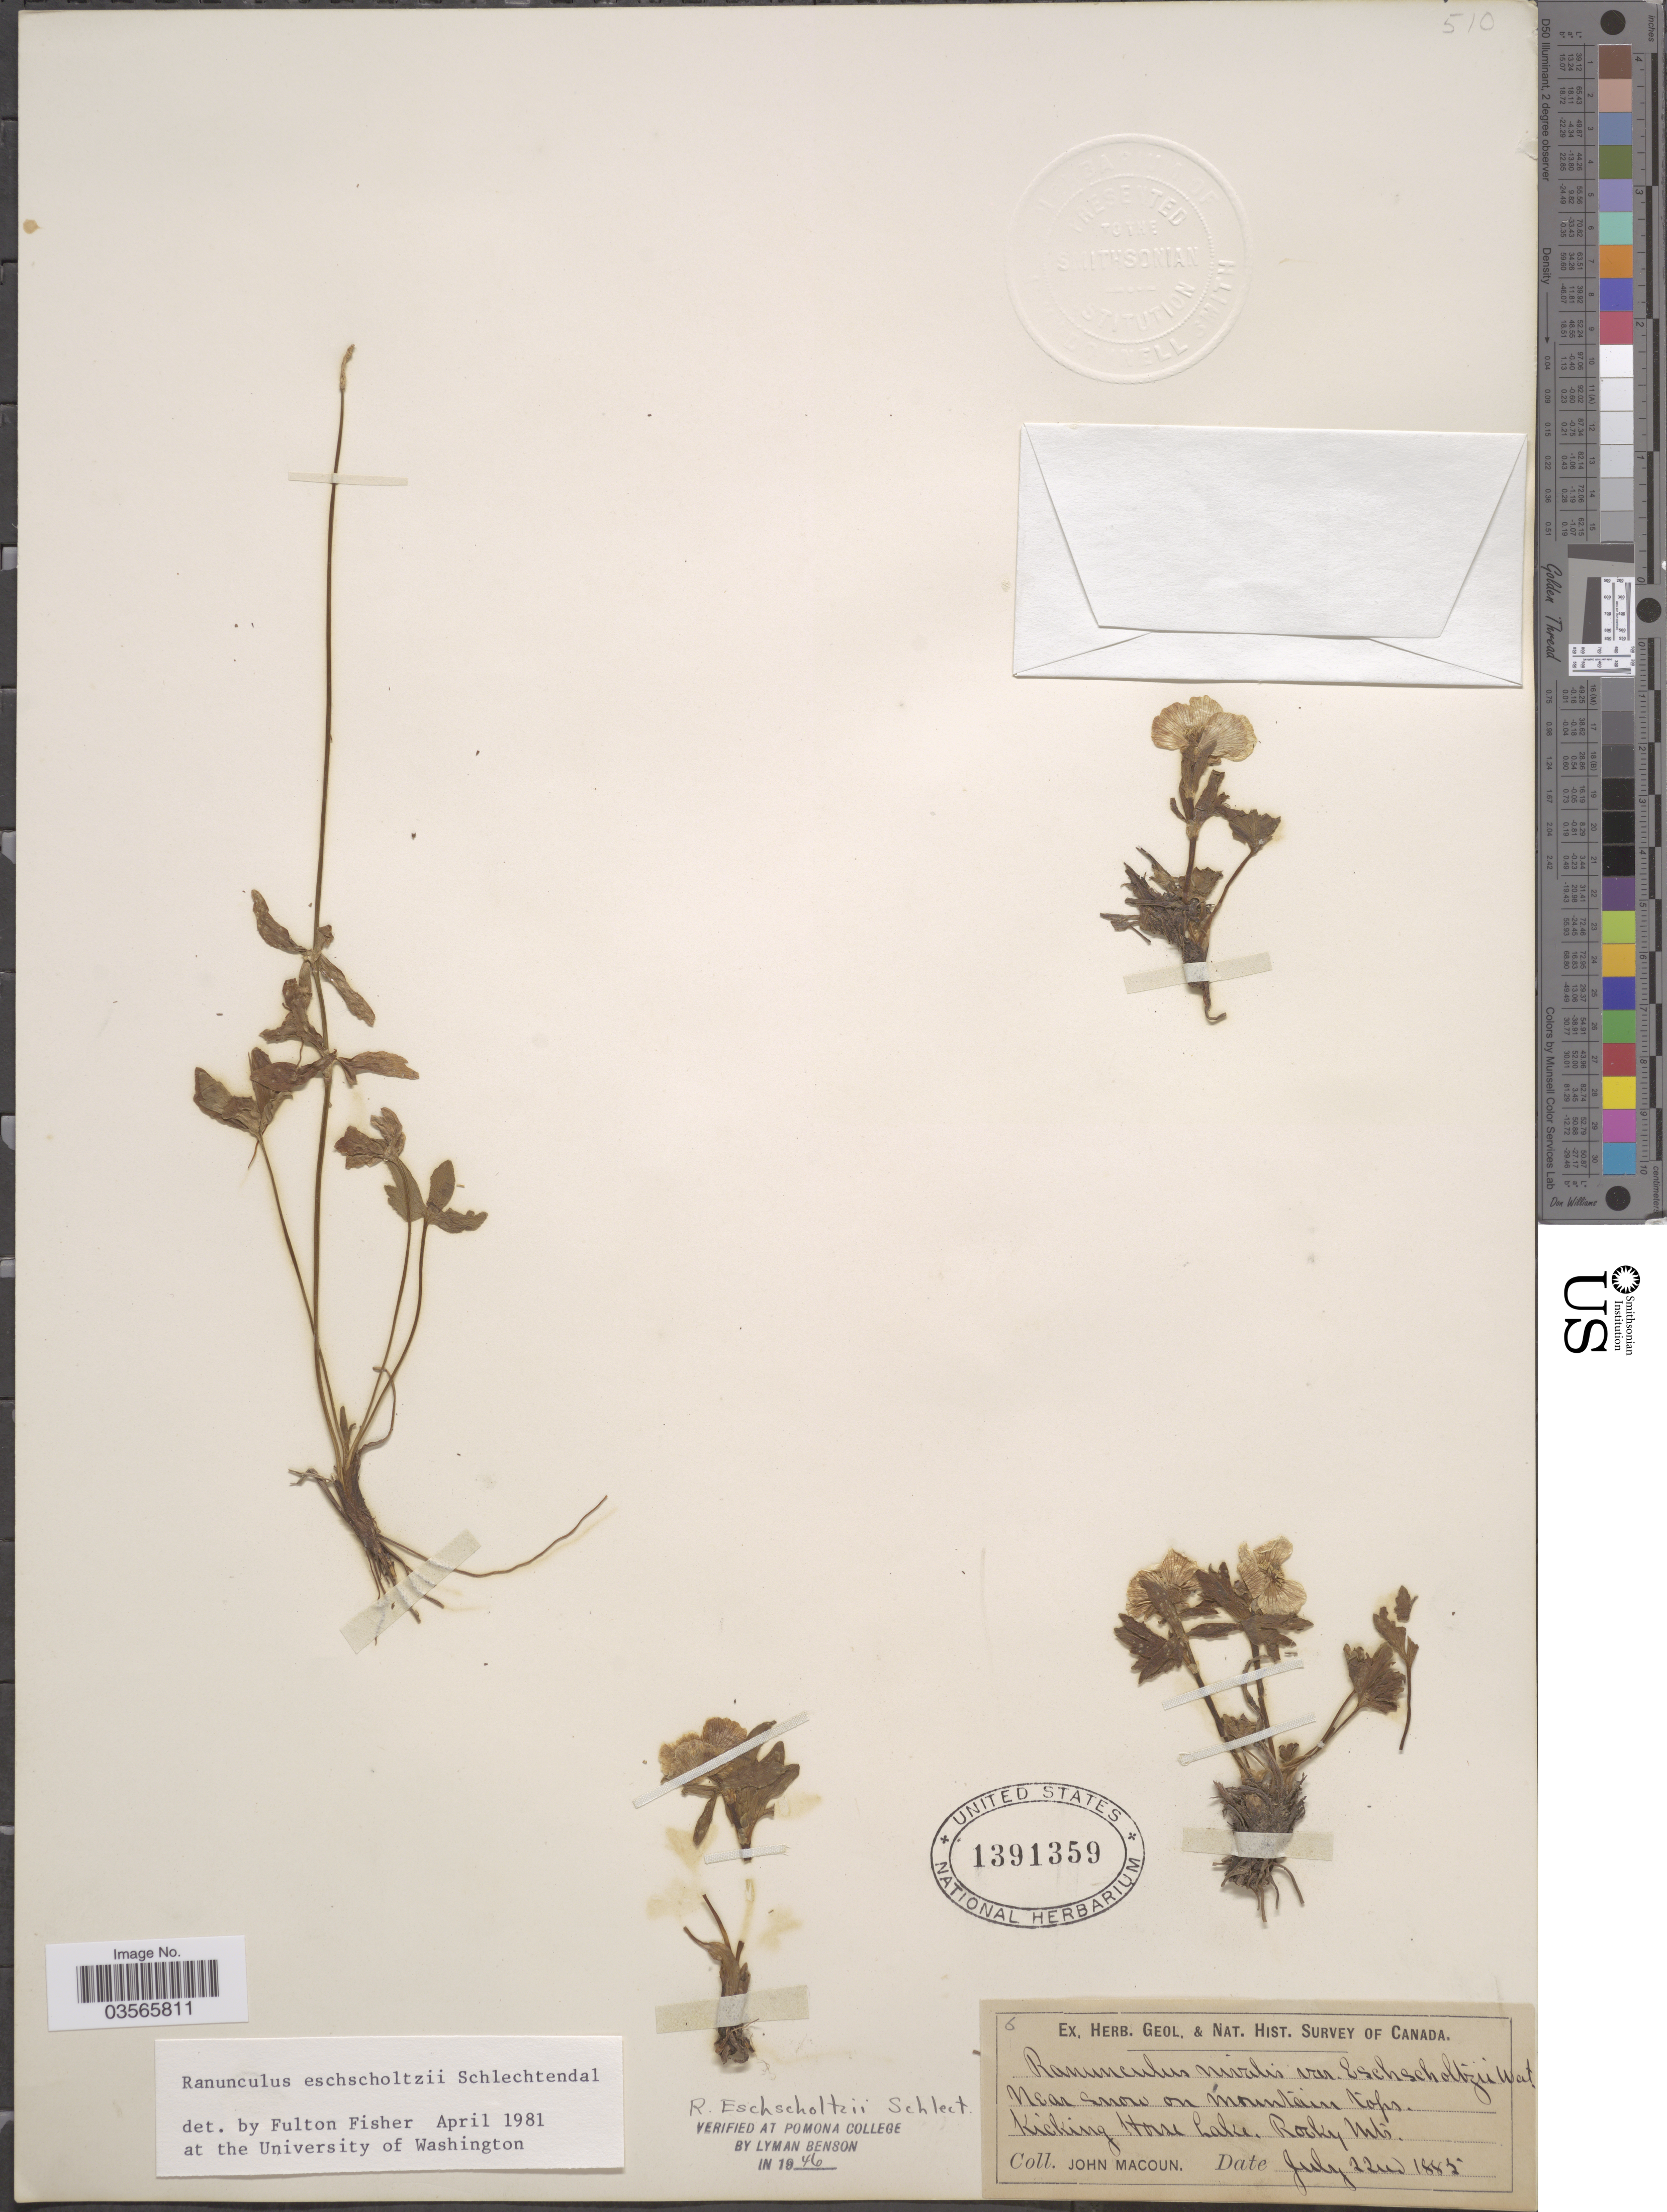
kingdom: Plantae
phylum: Tracheophyta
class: Magnoliopsida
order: Ranunculales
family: Ranunculaceae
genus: Ranunculus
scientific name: Ranunculus eschscholtzii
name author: Schltdl.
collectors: J. Macoun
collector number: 6?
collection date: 1885-07-22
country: Canada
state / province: Alberta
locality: Near Snow on mountain tops. Kicking House Lake. Rocky Mts.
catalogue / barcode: US 1391359